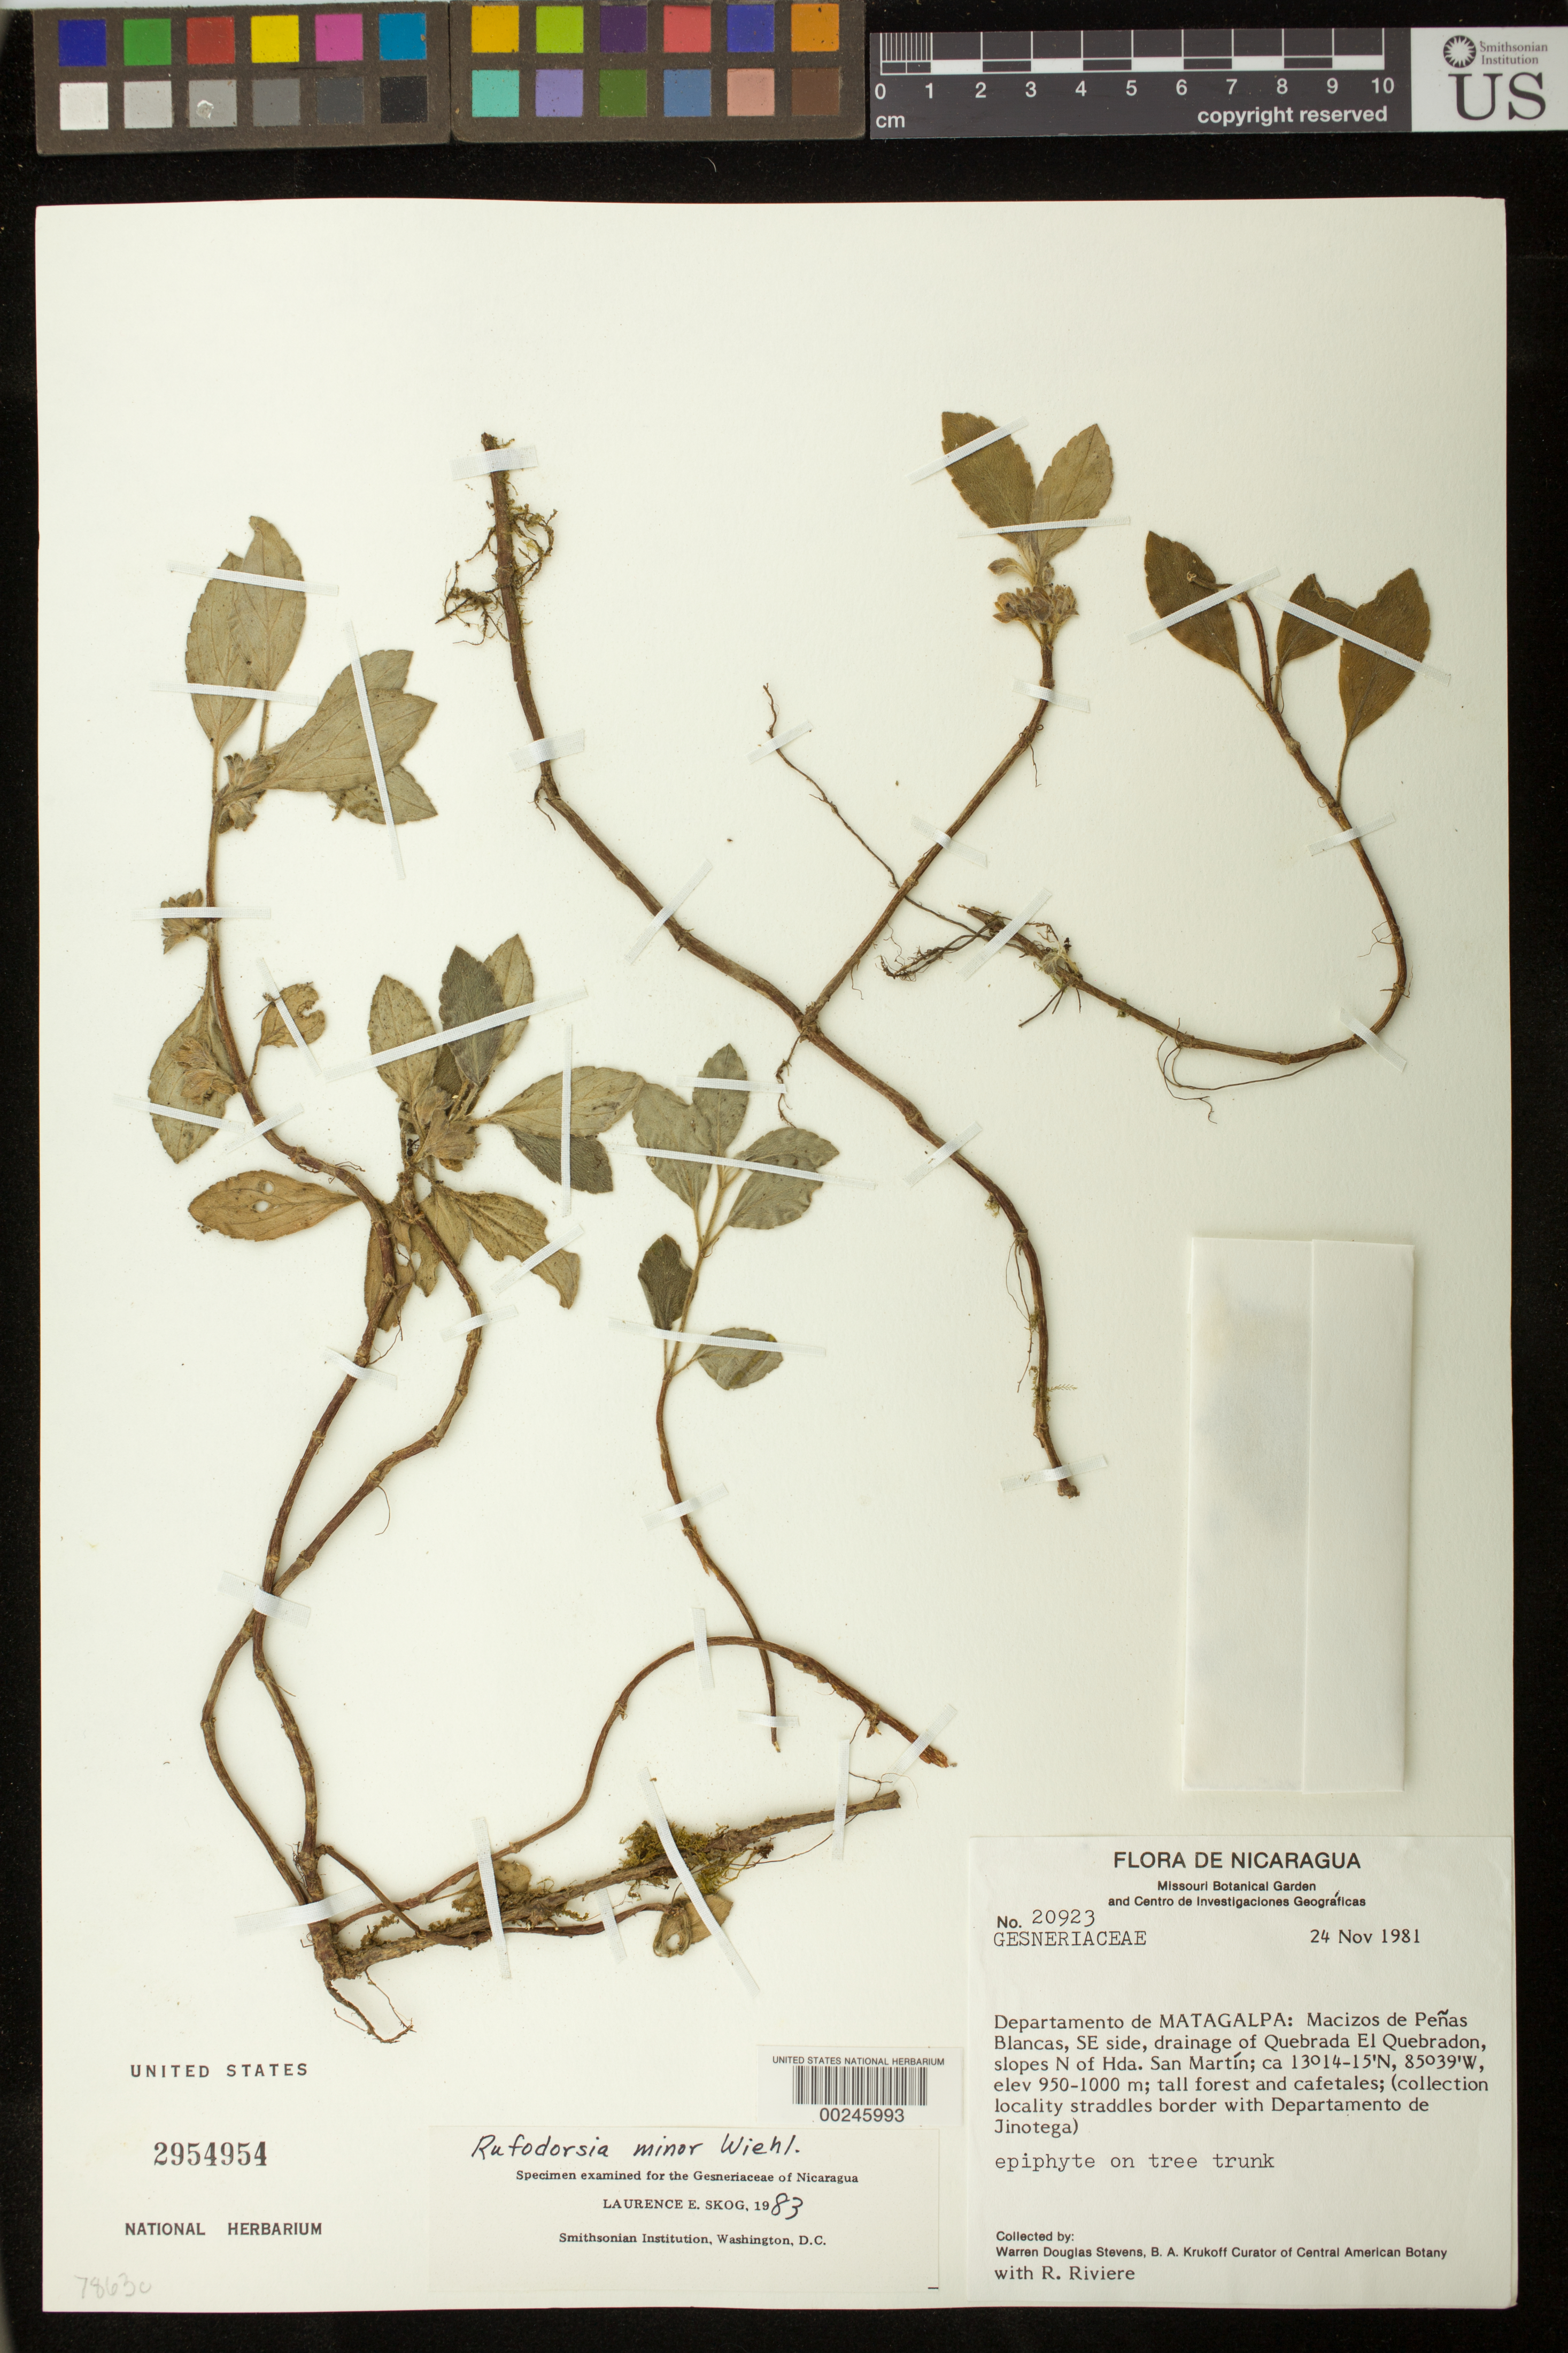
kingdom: Plantae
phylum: Tracheophyta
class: Magnoliopsida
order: Lamiales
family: Gesneriaceae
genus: Rufodorsia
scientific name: Rufodorsia minor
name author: Wiehler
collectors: W. D. Stevens & R. Riviere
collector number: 20923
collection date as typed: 24 Nov 1981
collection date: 1981-11-24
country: Nicaragua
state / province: Matagalpa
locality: Macizos de Penas Blancas, SE side, drainage of Quebrada El Quebradon, slopes N of Hda San Martin (collection locality straddles border with Dept. de Jinotega)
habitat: Tall forest and cafetales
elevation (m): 950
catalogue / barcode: US 2954954